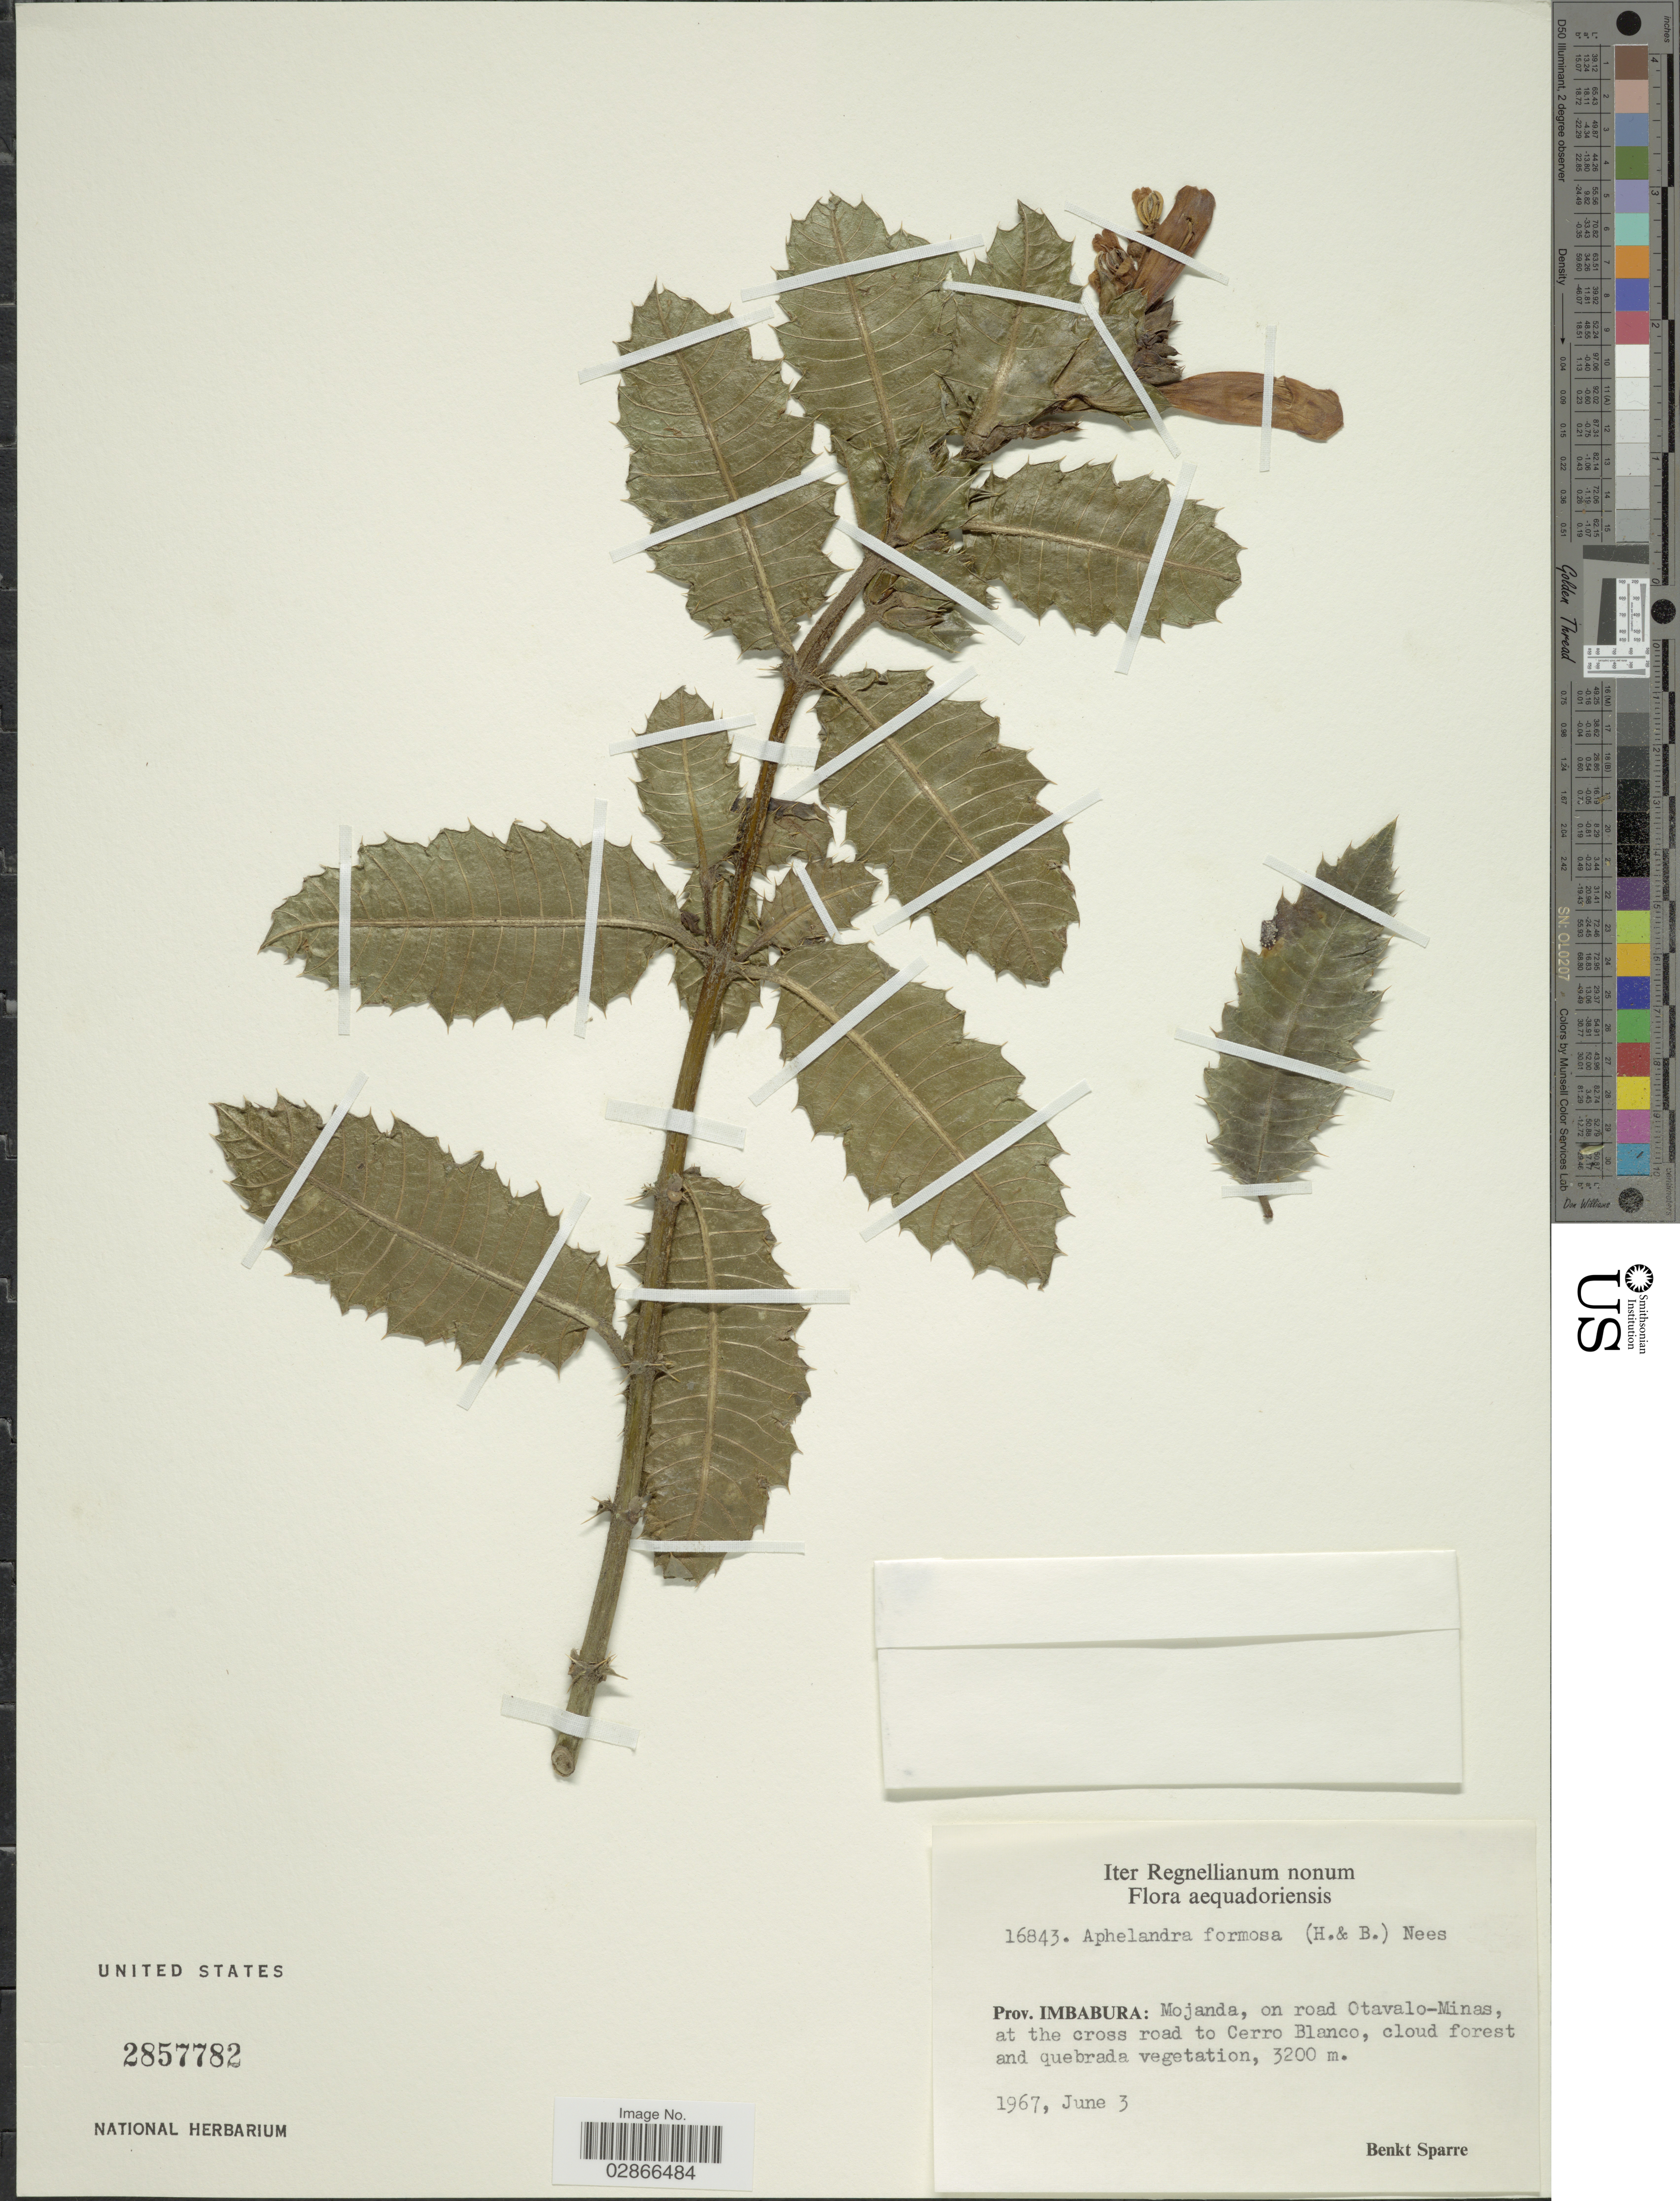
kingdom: Plantae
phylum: Tracheophyta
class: Magnoliopsida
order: Lamiales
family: Acanthaceae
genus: Aphelandra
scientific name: Aphelandra benoistii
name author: Wassh.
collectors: B. Sparre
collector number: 16843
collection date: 1967-06-03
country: Ecuador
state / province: Imbabura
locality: Mojanda, on road Otavalo-Minas, at the cross road to Cerro Blanco.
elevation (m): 3200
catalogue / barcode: US 2857782